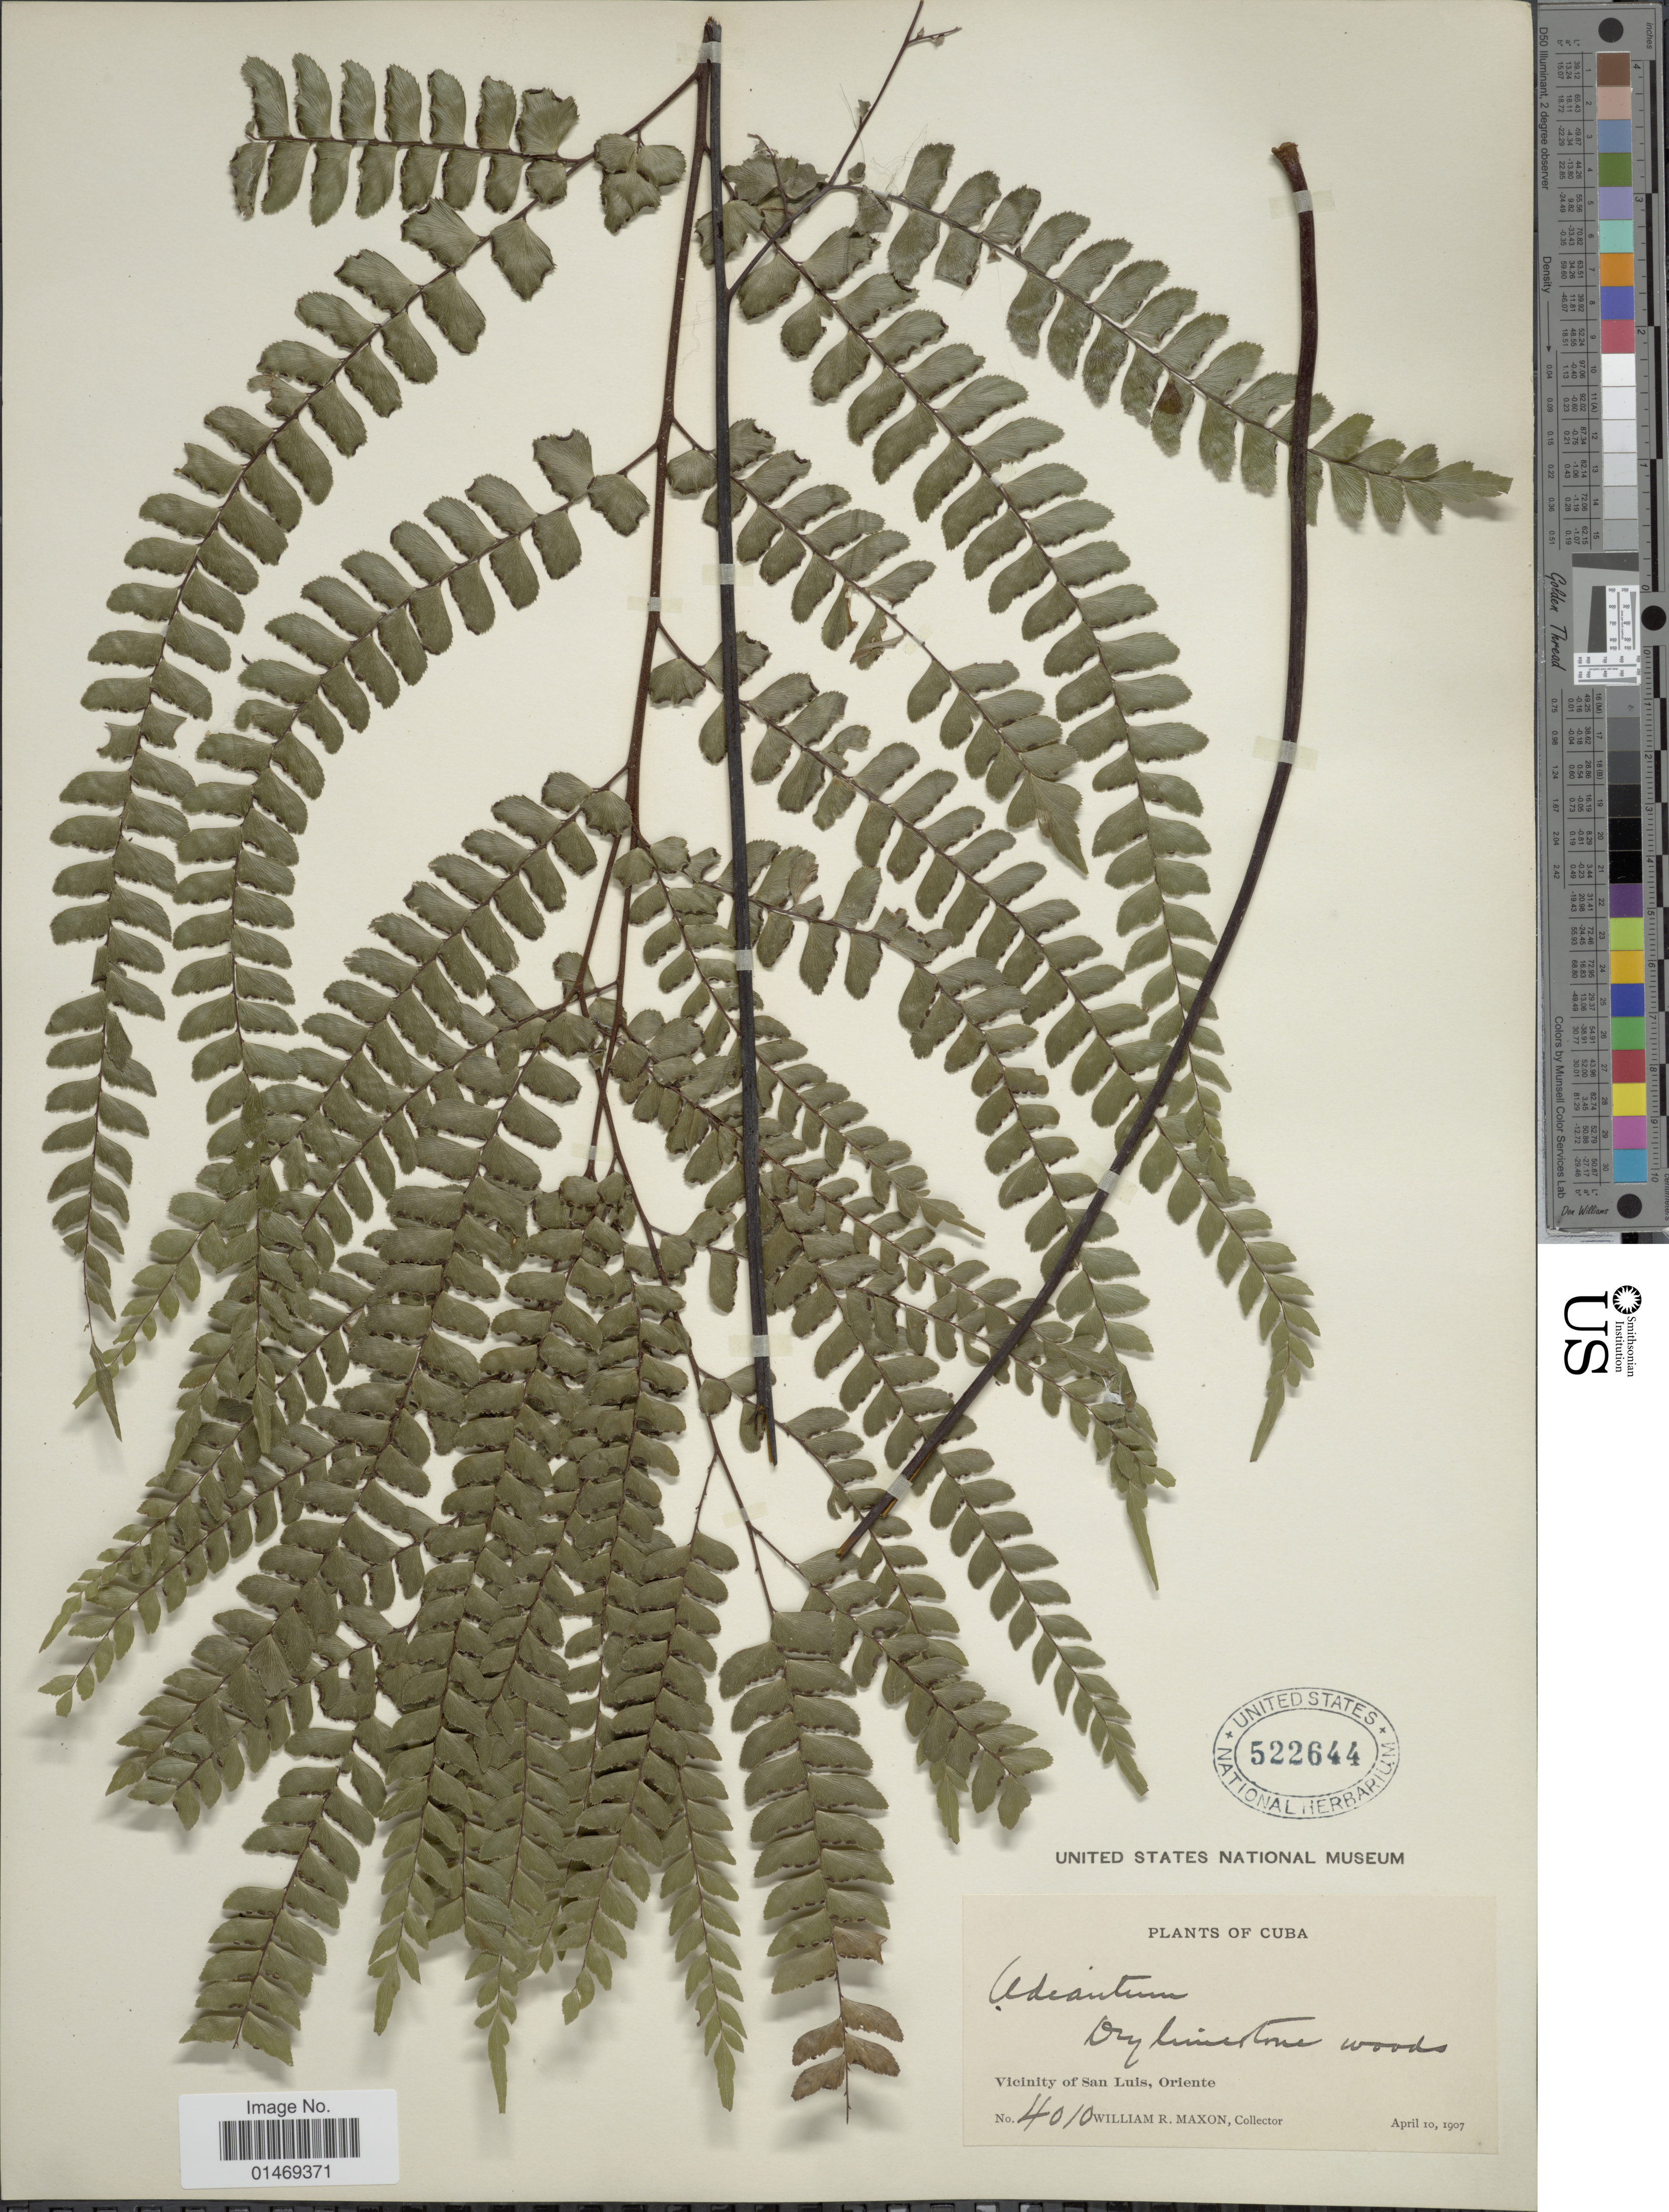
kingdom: Plantae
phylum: Tracheophyta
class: Polypodiopsida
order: Polypodiales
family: Pteridaceae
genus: Adiantum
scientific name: Adiantum pyramidale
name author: (L.) Willd.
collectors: W. R. Maxon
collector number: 4010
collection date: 1907-04-10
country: Cuba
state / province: Oriente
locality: Vicinity of San Luis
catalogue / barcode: US 522644